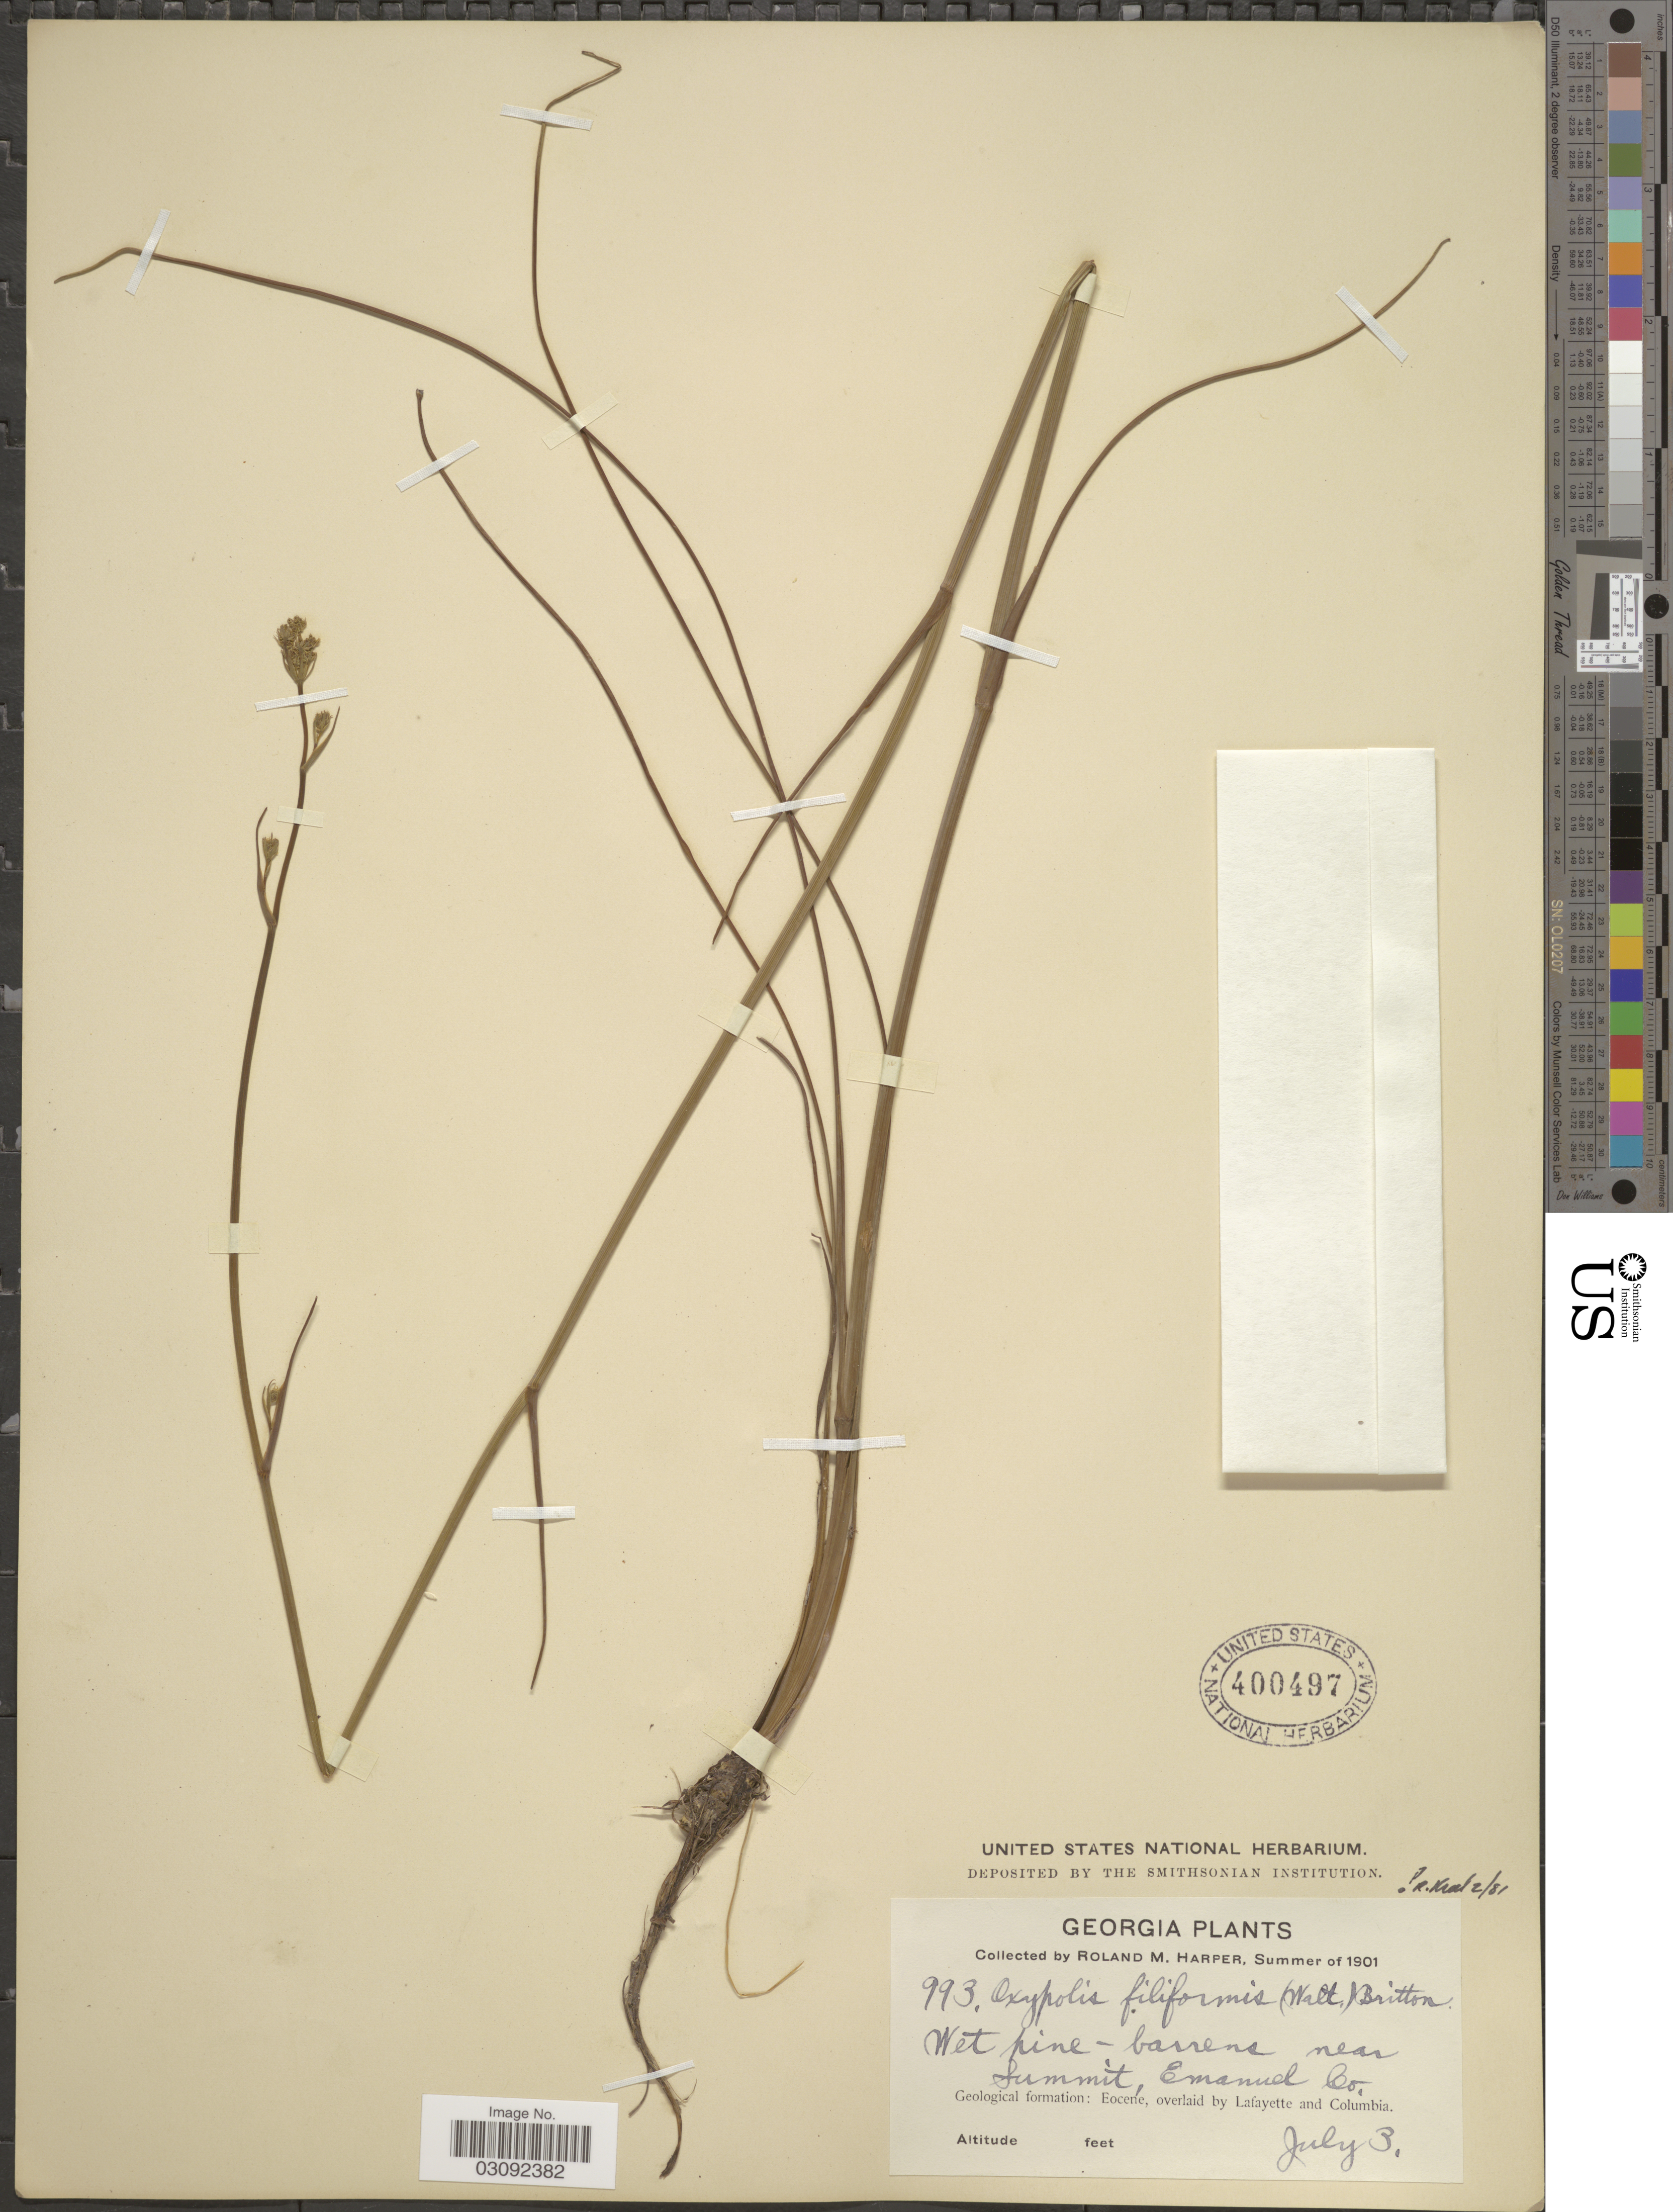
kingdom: Plantae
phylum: Tracheophyta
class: Magnoliopsida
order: Apiales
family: Apiaceae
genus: Oxypolis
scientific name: Oxypolis filiformis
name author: (Walter) Britton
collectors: R. M. Harper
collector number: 993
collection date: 1901-07-03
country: United States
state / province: Georgia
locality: Near Summit, Emanuel Co.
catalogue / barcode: US 400497